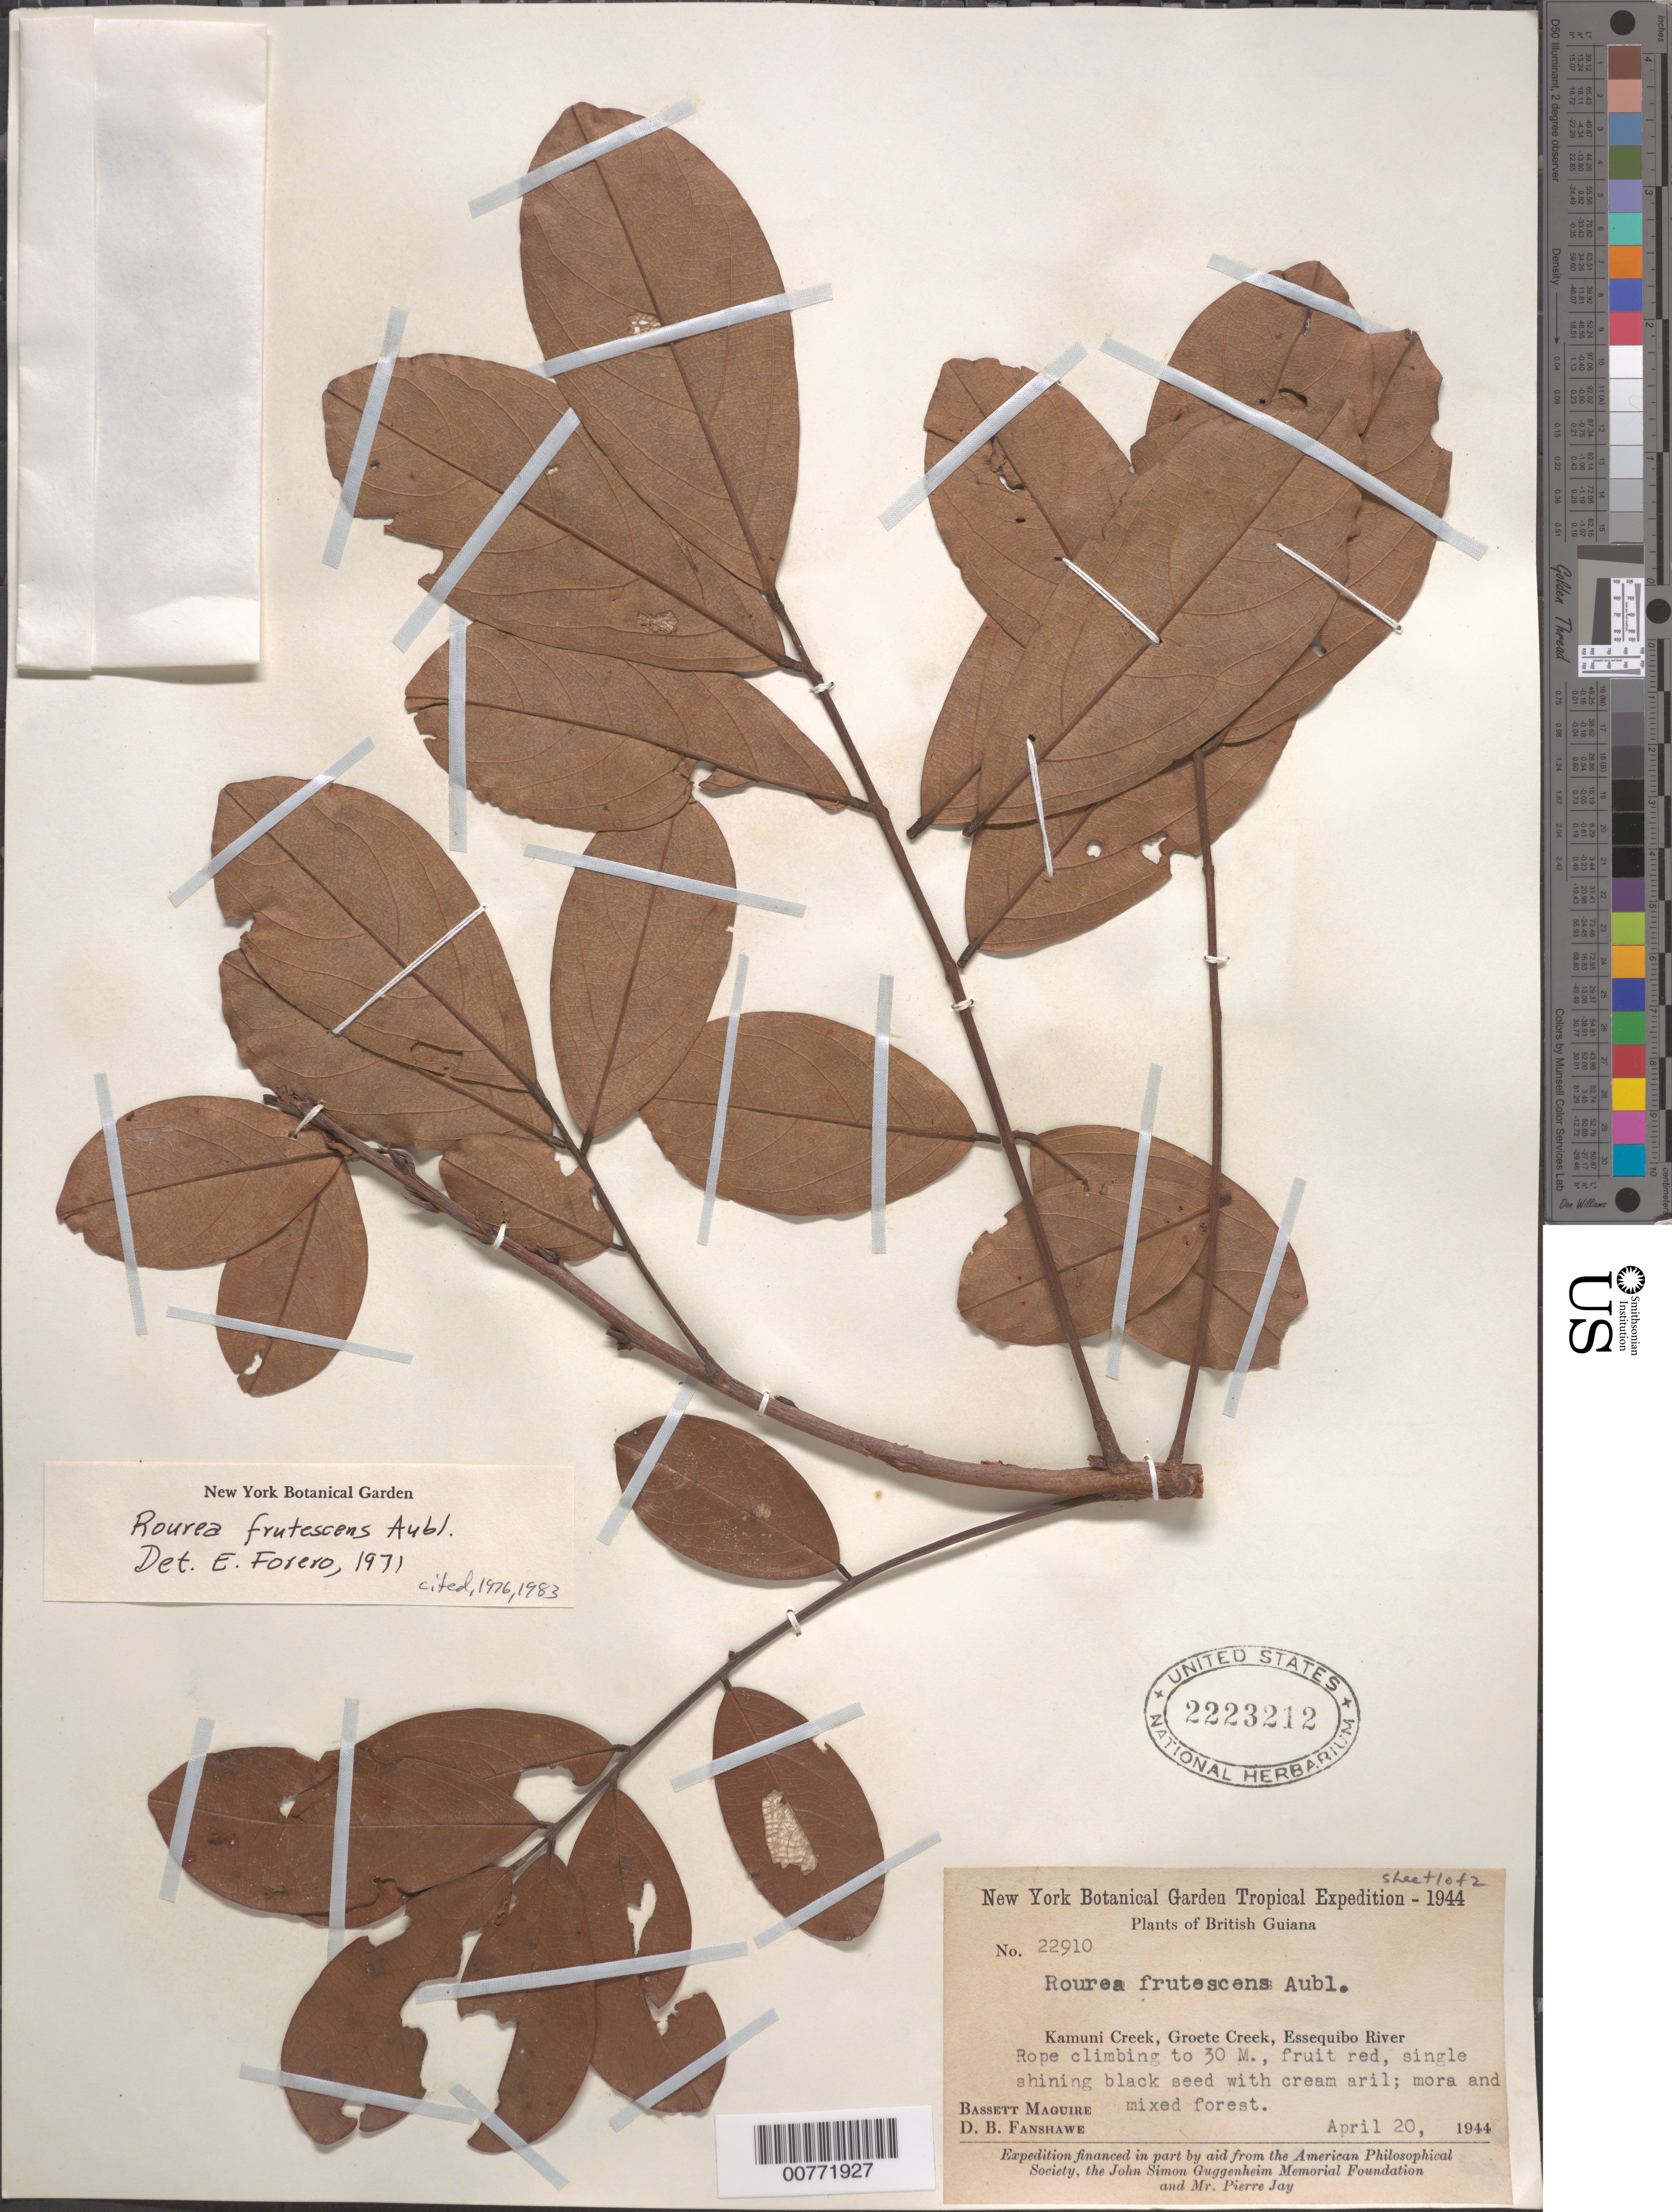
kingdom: Plantae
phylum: Tracheophyta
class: Magnoliopsida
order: Oxalidales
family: Connaraceae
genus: Rourea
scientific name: Rourea frutescens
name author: Aubl.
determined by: Forero, E.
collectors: B. Maguire & D. B. Fanshawe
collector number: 22910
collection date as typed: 20-Apr-44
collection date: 1944-04-20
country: Guyana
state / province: Essequibo Isl-W. Demerara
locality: Kamuni Creek, Groete Creek, Essequibo River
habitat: Mora and mixed forest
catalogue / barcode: US 2223212